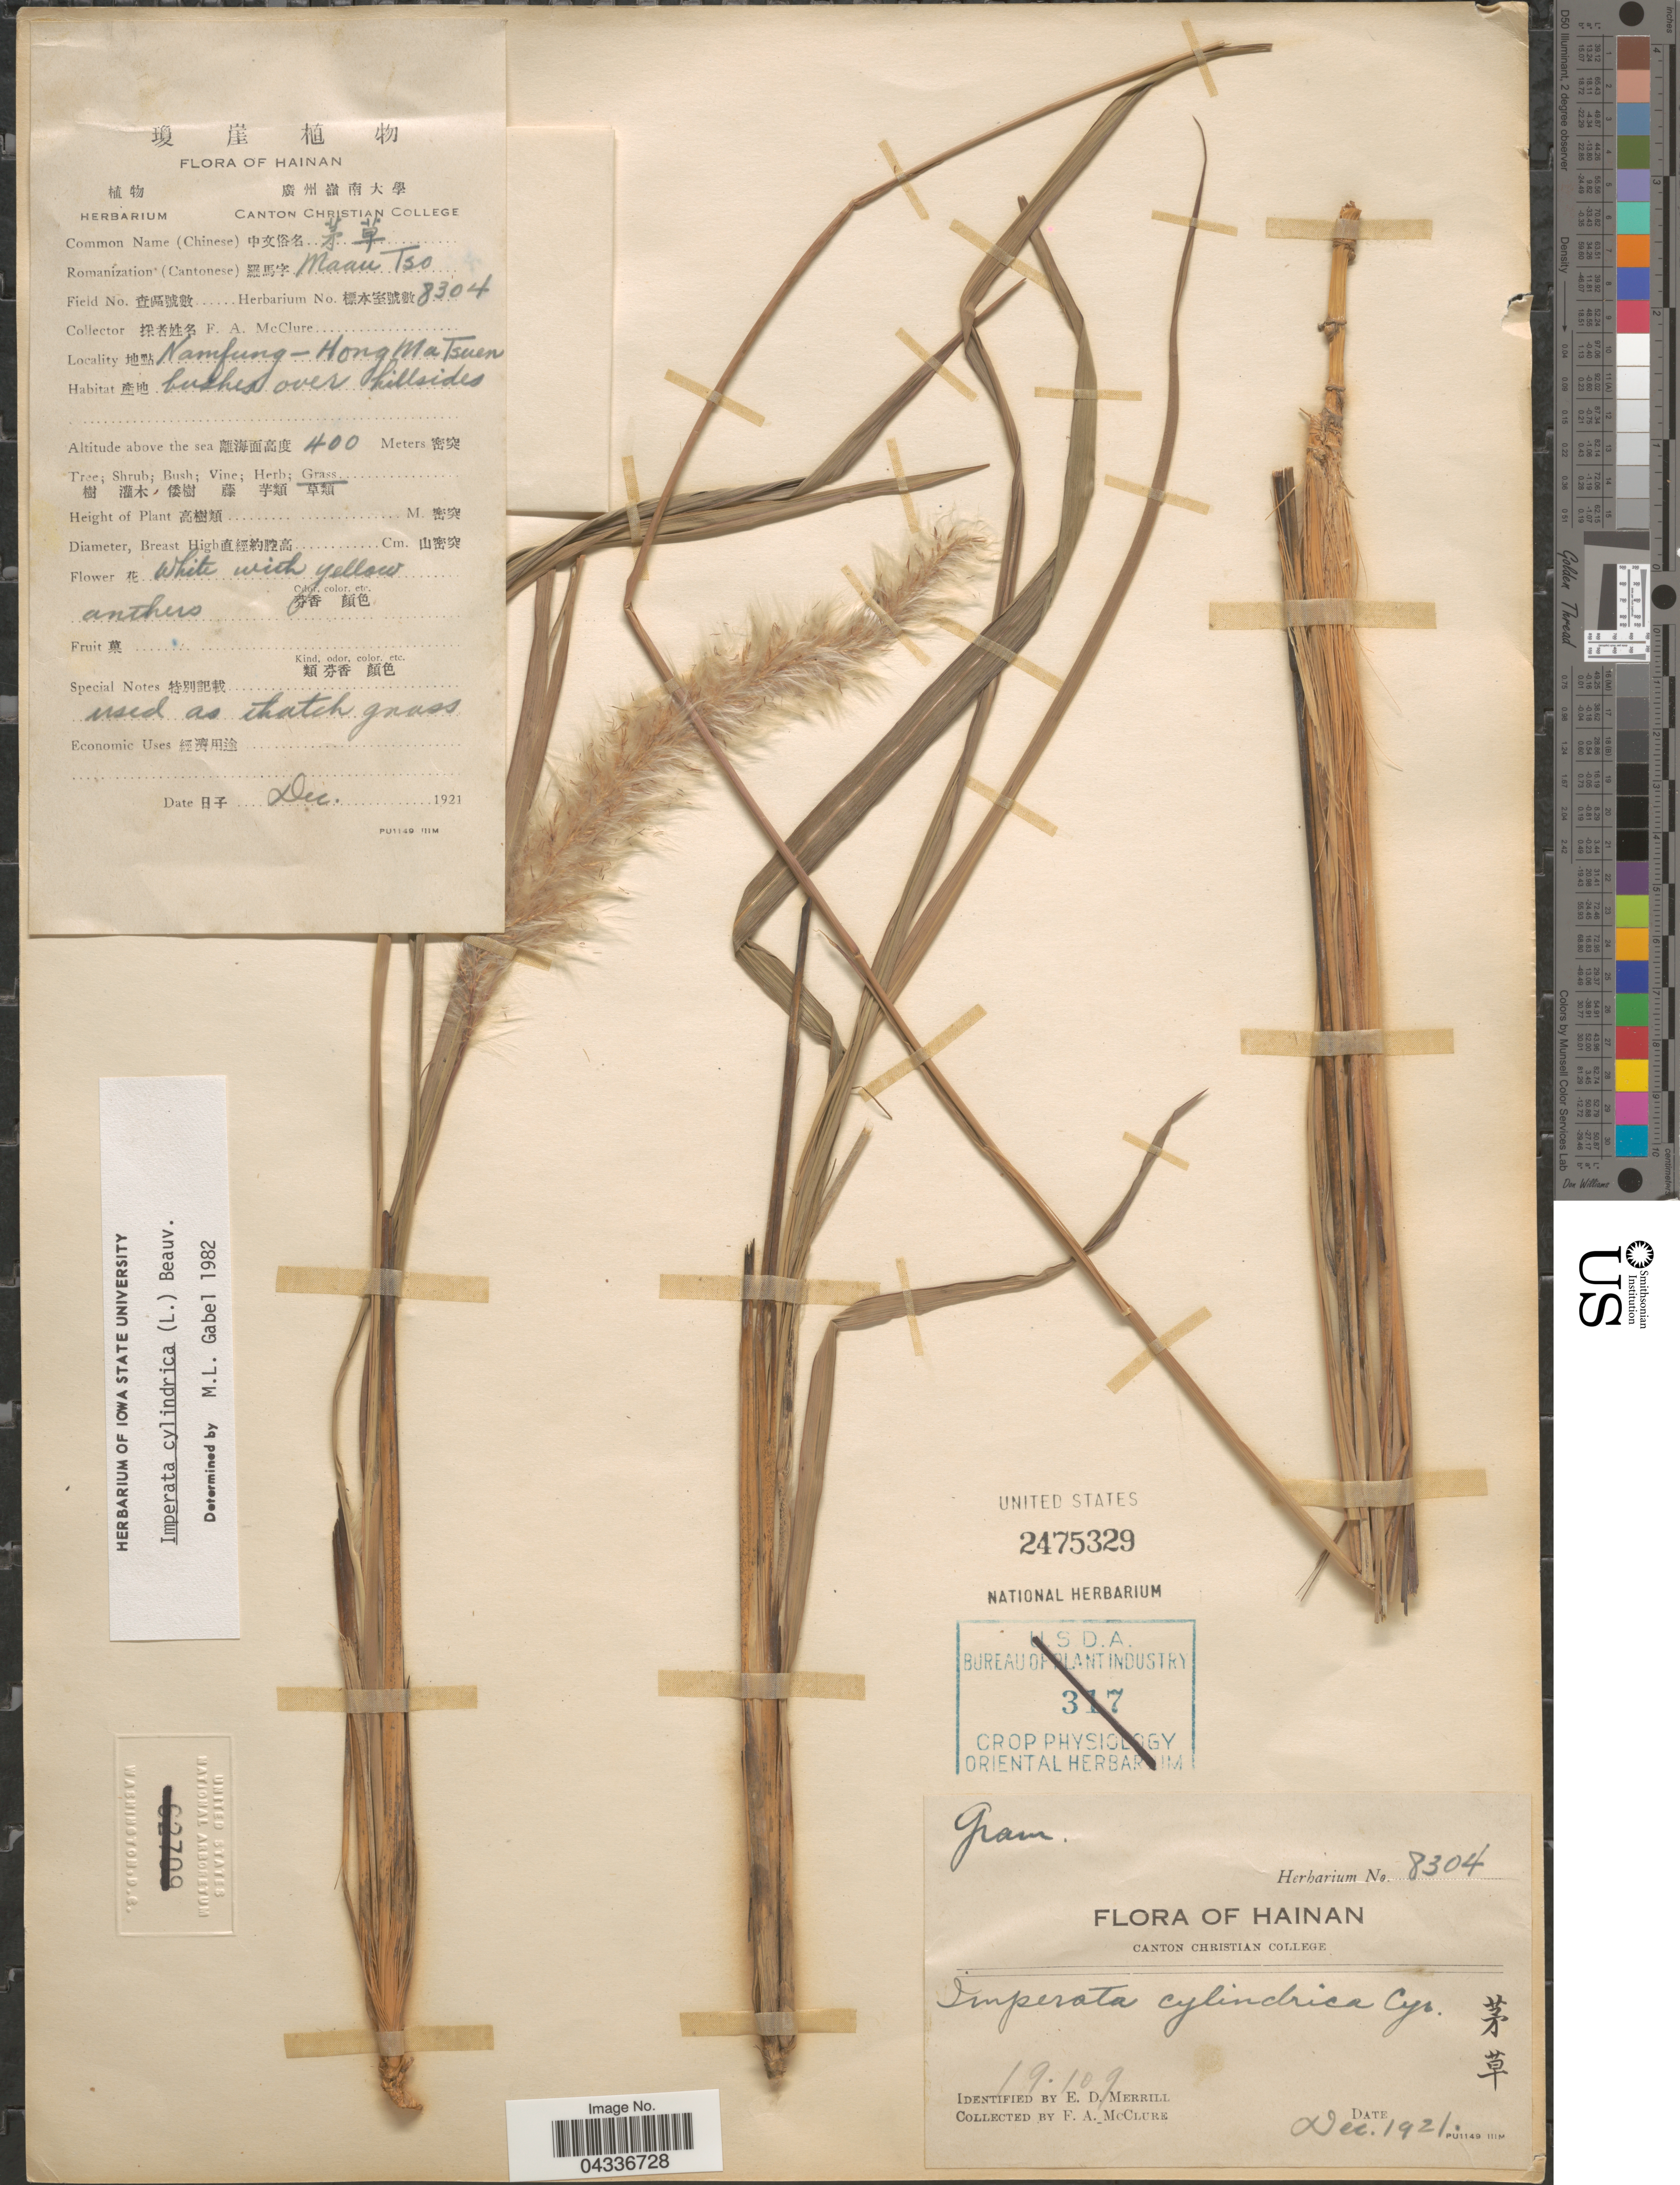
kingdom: Plantae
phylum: Tracheophyta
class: Liliopsida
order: Poales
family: Poaceae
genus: Imperata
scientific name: Imperata cylindrica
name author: (L.) P. Beauv.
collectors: F. A. McClure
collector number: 8304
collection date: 1921-12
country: China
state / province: Hainan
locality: Namfung-Hong Ma Tsuen.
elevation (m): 400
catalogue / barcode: US 2475329